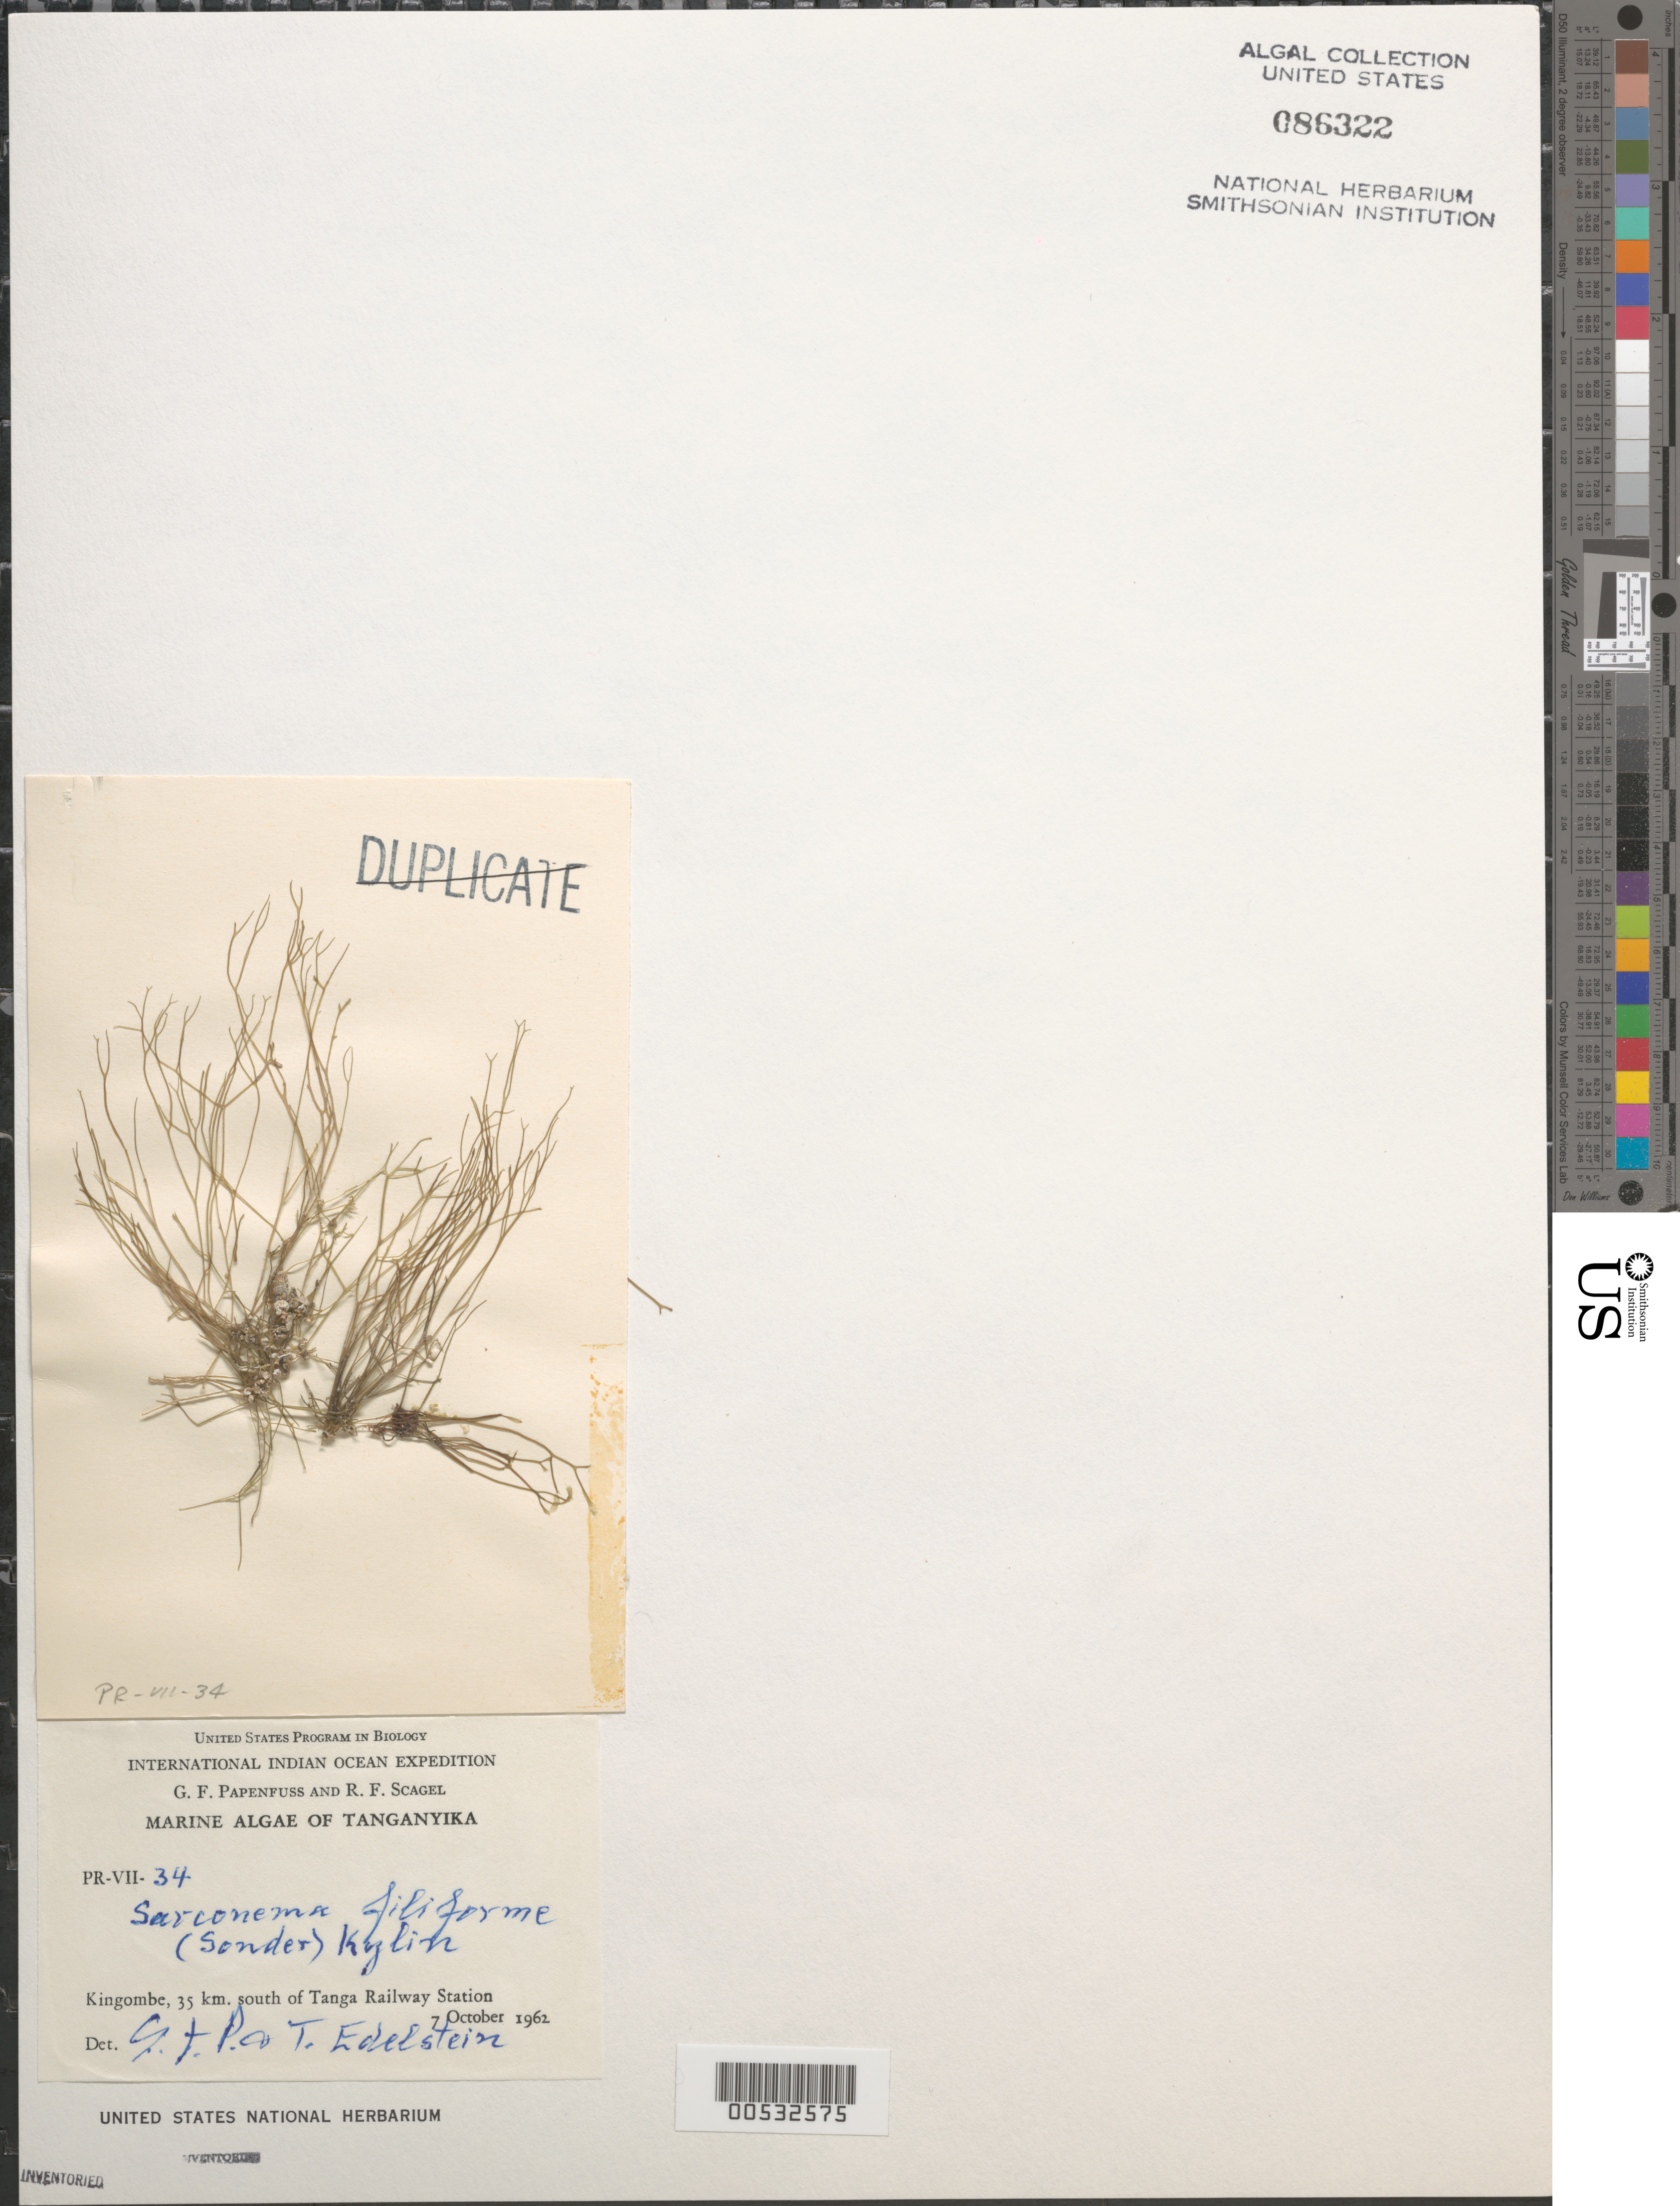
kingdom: Plantae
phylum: Rhodophyta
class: Florideophyceae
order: Gigartinales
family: Solieriaceae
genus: Sarconema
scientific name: Sarconema filiforme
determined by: Papenfuss, G. F.; Edelstein, T.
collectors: G. Papenfuss & R. F. Scagel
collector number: PR-VII-34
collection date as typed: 07 Oct 1962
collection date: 1962-10-07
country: Tanzania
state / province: Tanga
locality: Kingombe, south of tanga railway station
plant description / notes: International Indian Ocean Expedition, 1962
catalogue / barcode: US 86322